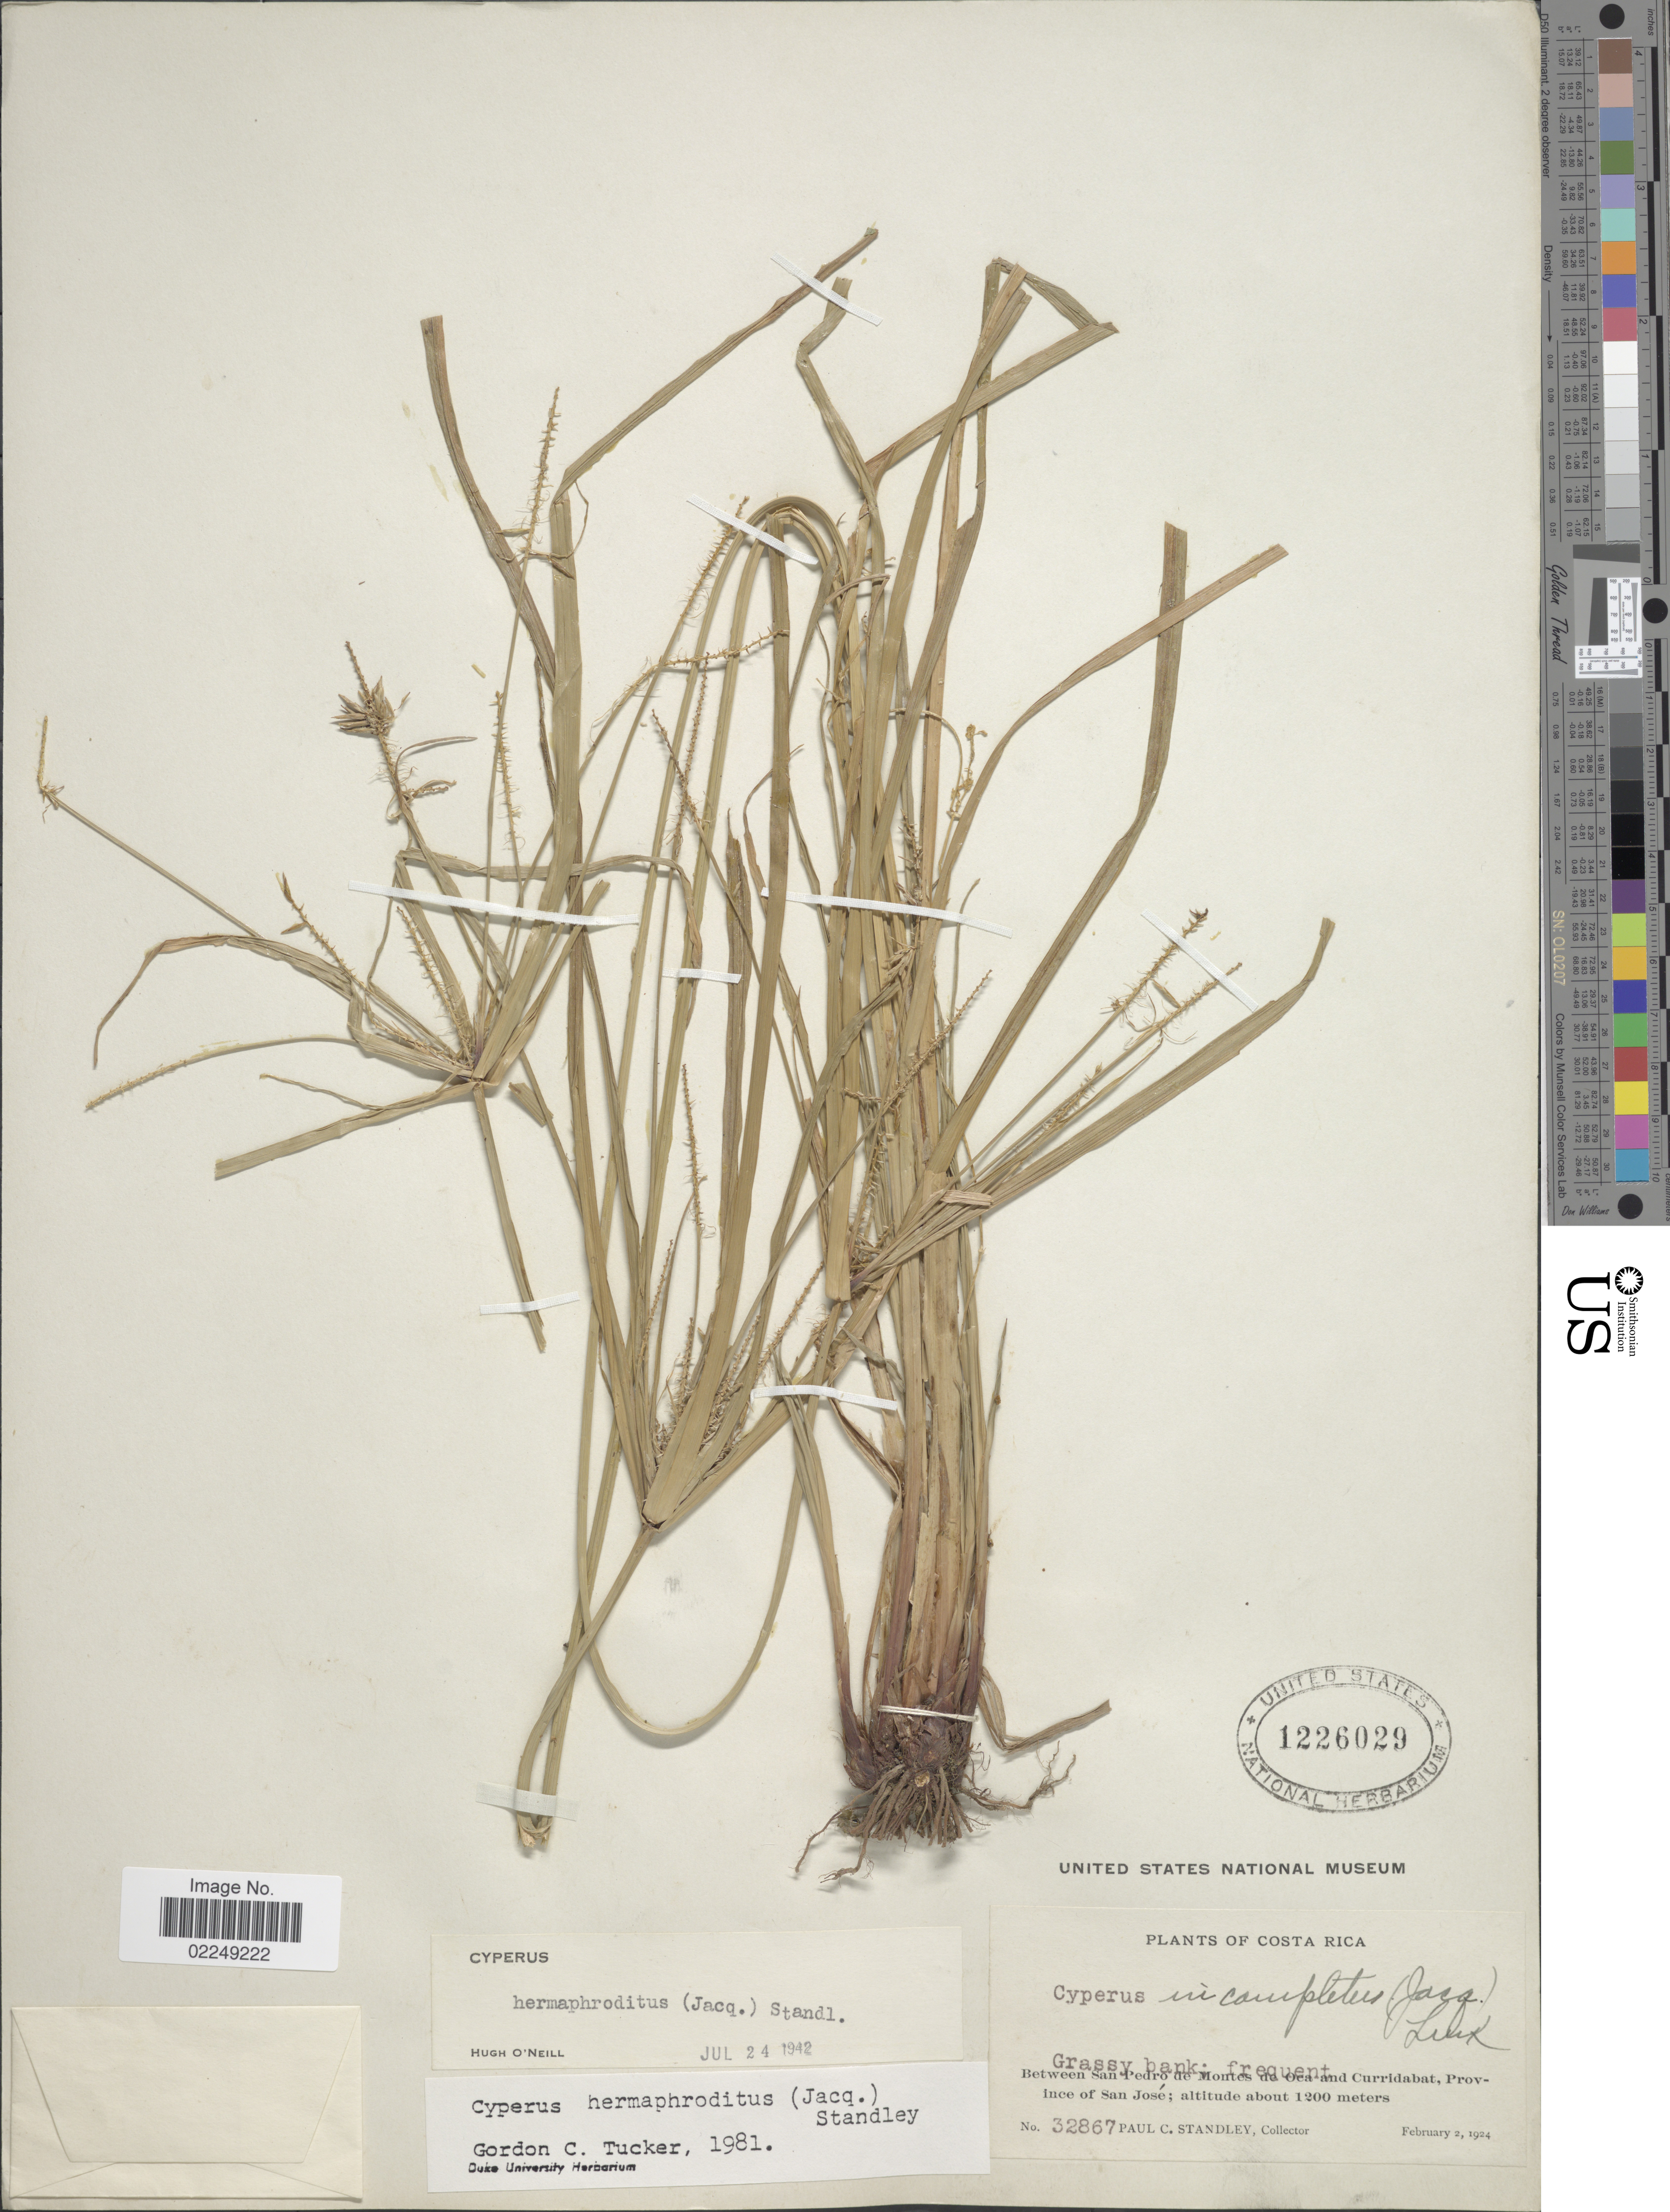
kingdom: Plantae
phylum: Tracheophyta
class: Liliopsida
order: Poales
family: Cyperaceae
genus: Cyperus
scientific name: Cyperus hermaphroditus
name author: (Jacq.) Standl.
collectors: P. C. Standley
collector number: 32867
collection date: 1924-02-02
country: Costa Rica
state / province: San José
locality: Between San Pedro de Montes de Oca and Curridabat, Province of San Jose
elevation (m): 1200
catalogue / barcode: US 1226029